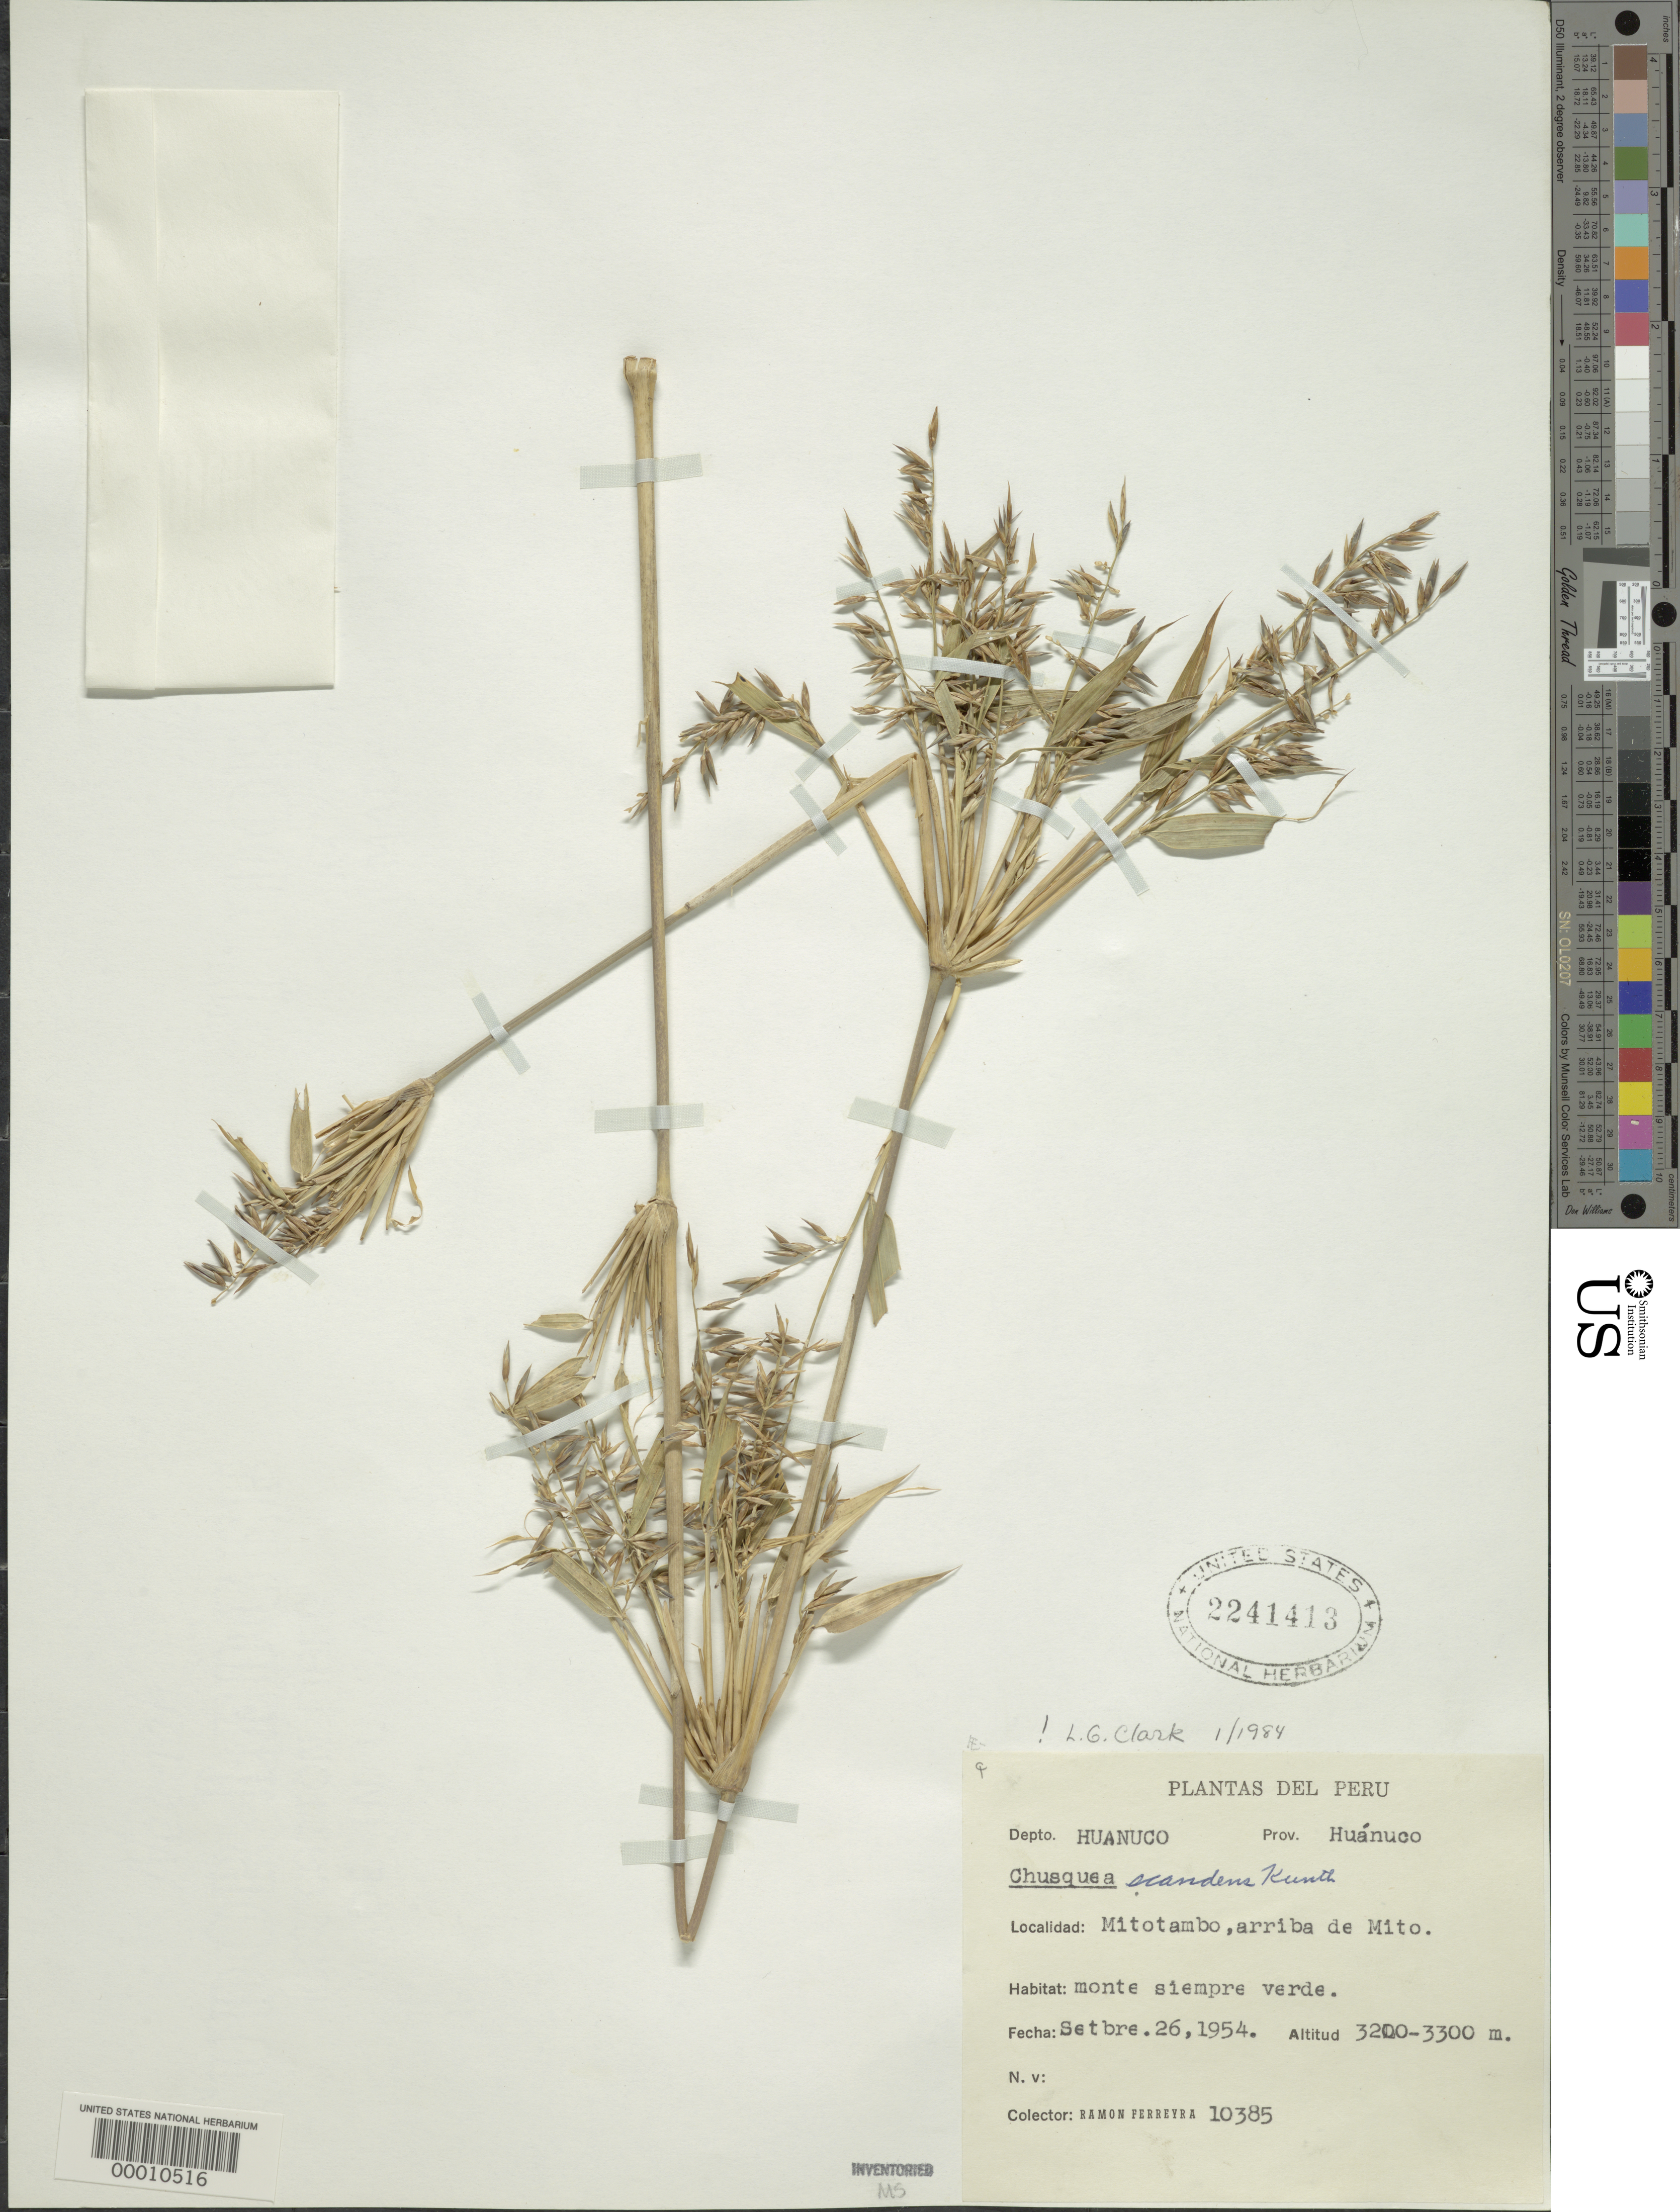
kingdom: Plantae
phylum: Tracheophyta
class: Liliopsida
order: Poales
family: Poaceae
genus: Chusquea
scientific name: Chusquea scandens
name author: Kunth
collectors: R. A. Ferreyra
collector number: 10385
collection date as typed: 26 Sep 1954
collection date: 1954-09-26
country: Peru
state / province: Huánuco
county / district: Huánuco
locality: Mitotambo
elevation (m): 3200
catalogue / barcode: US 2241413